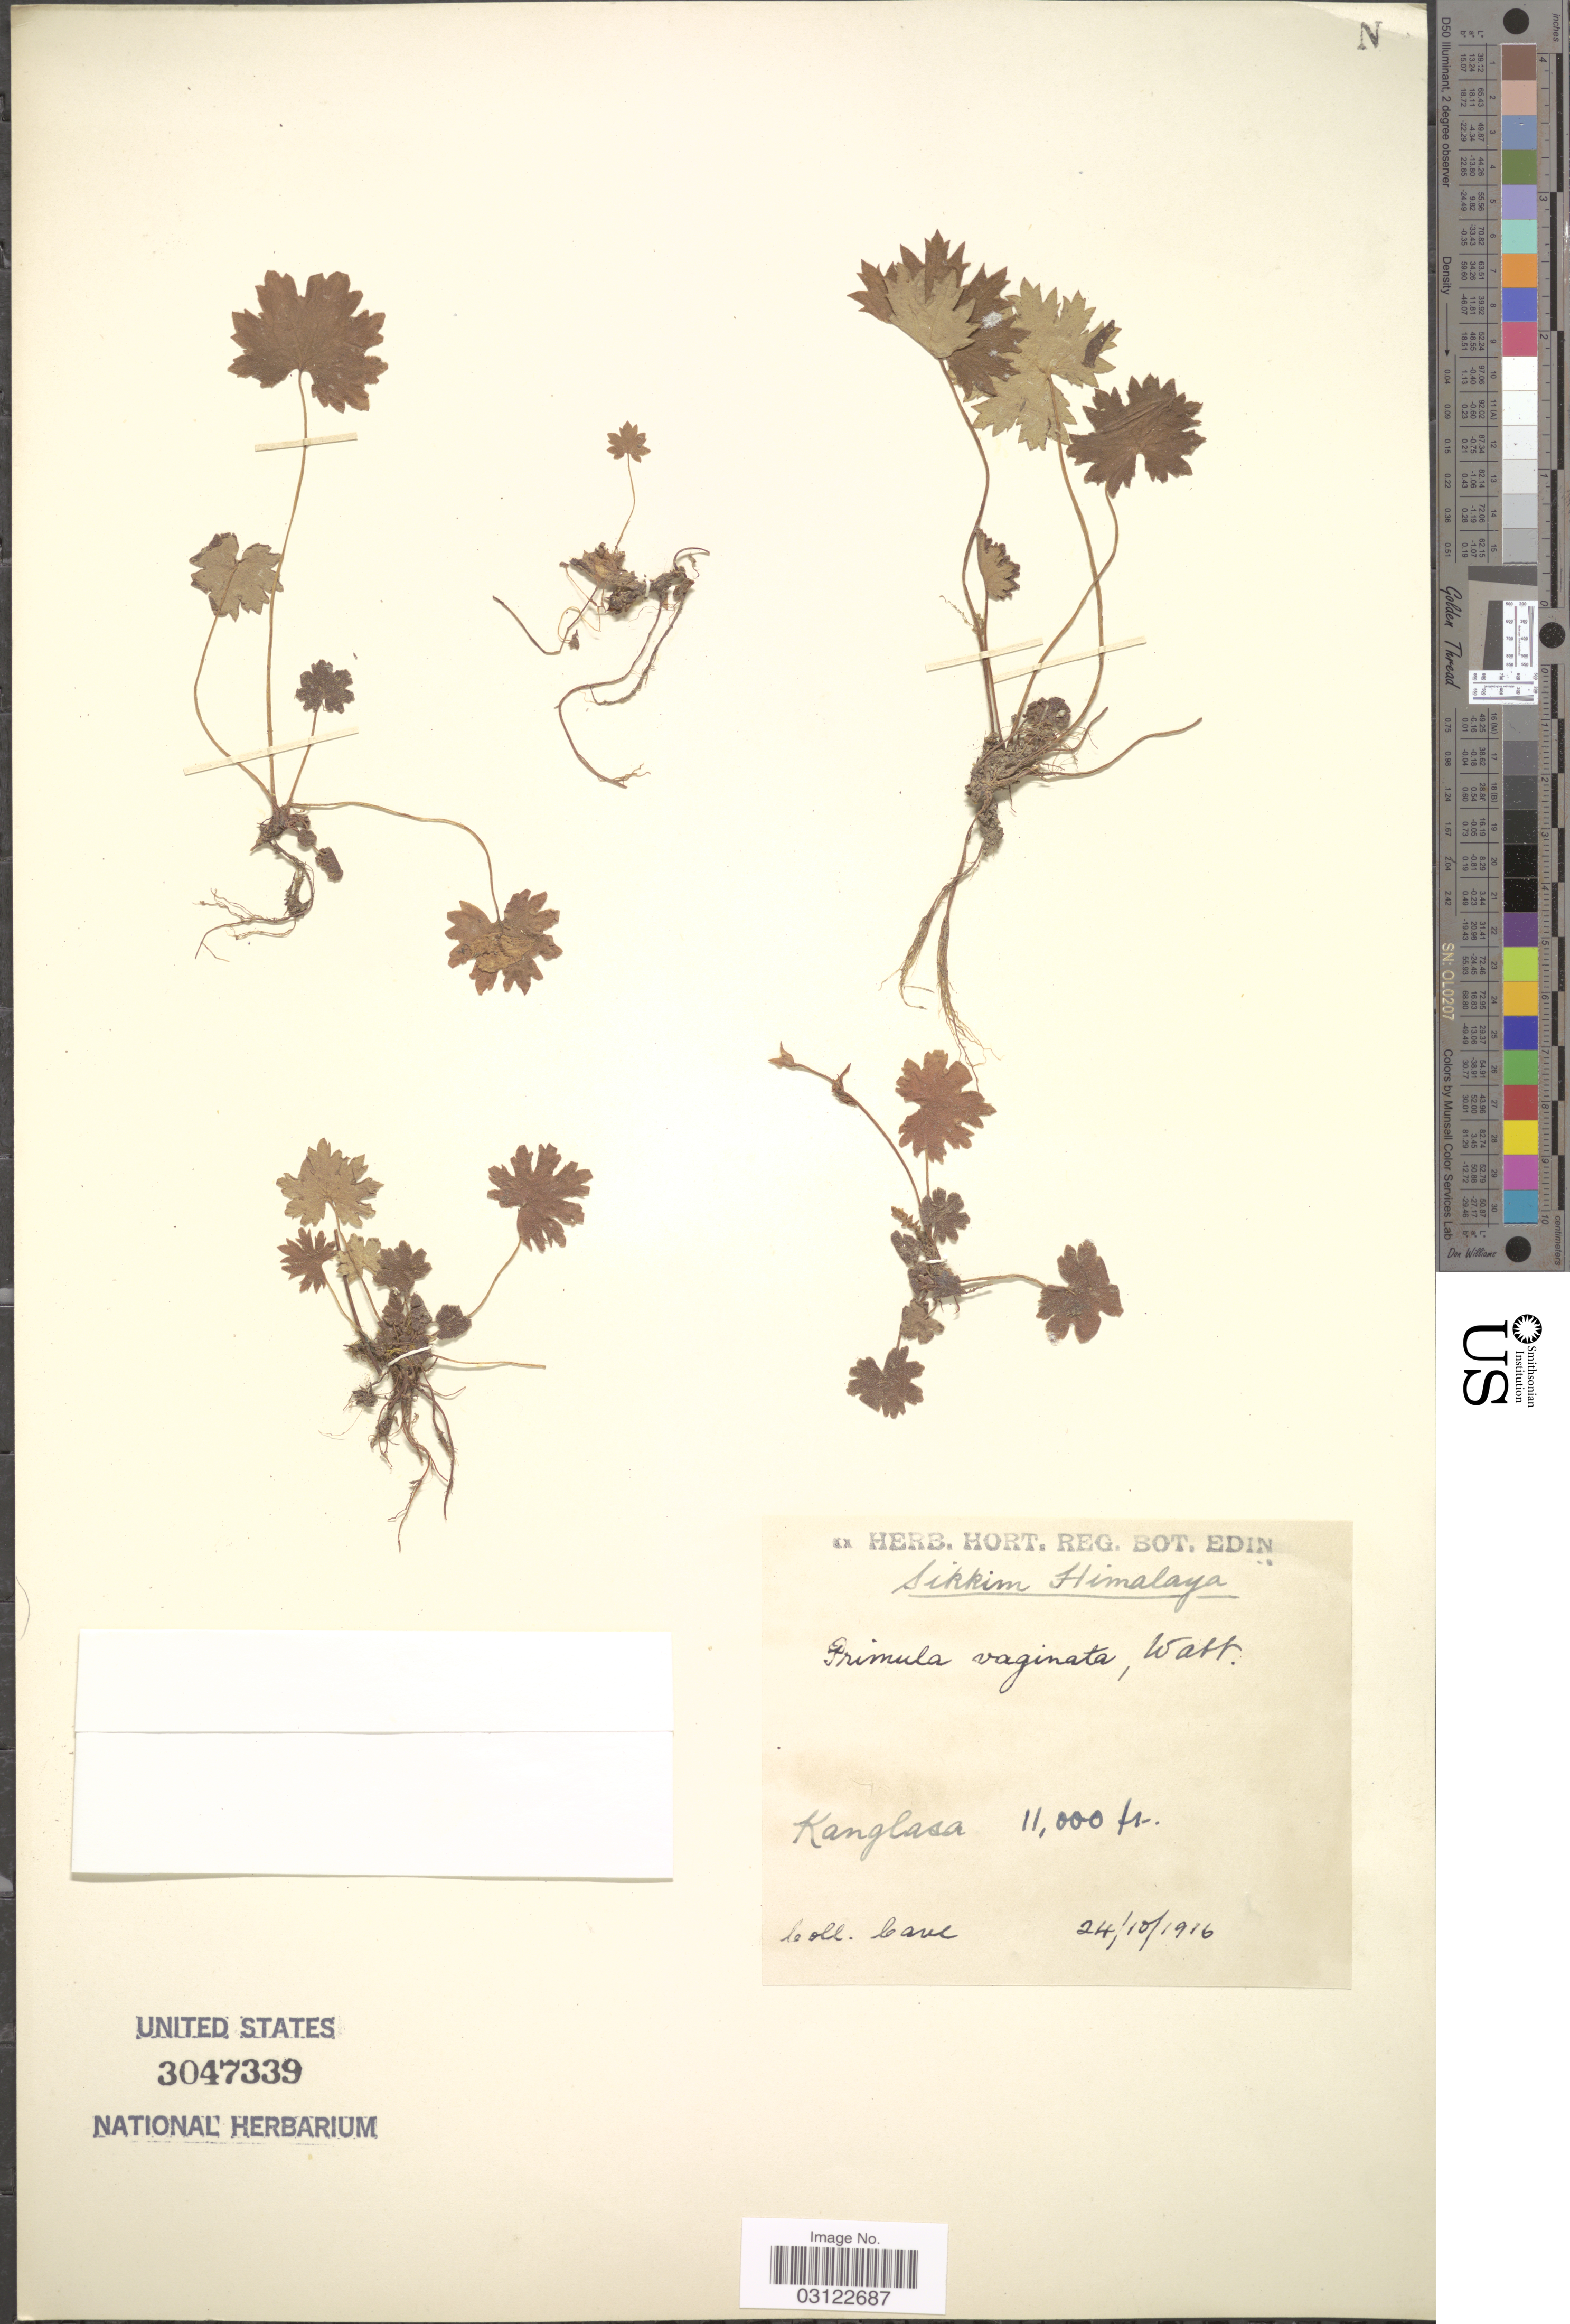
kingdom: Plantae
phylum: Tracheophyta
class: Magnoliopsida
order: Ericales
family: Primulaceae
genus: Primula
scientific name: Primula vaginata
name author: Watt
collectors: Cave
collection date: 1916-10-24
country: India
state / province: Sikkim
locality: Sikkim Himalaya. Kanglasa.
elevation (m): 3353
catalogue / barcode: US 3047339